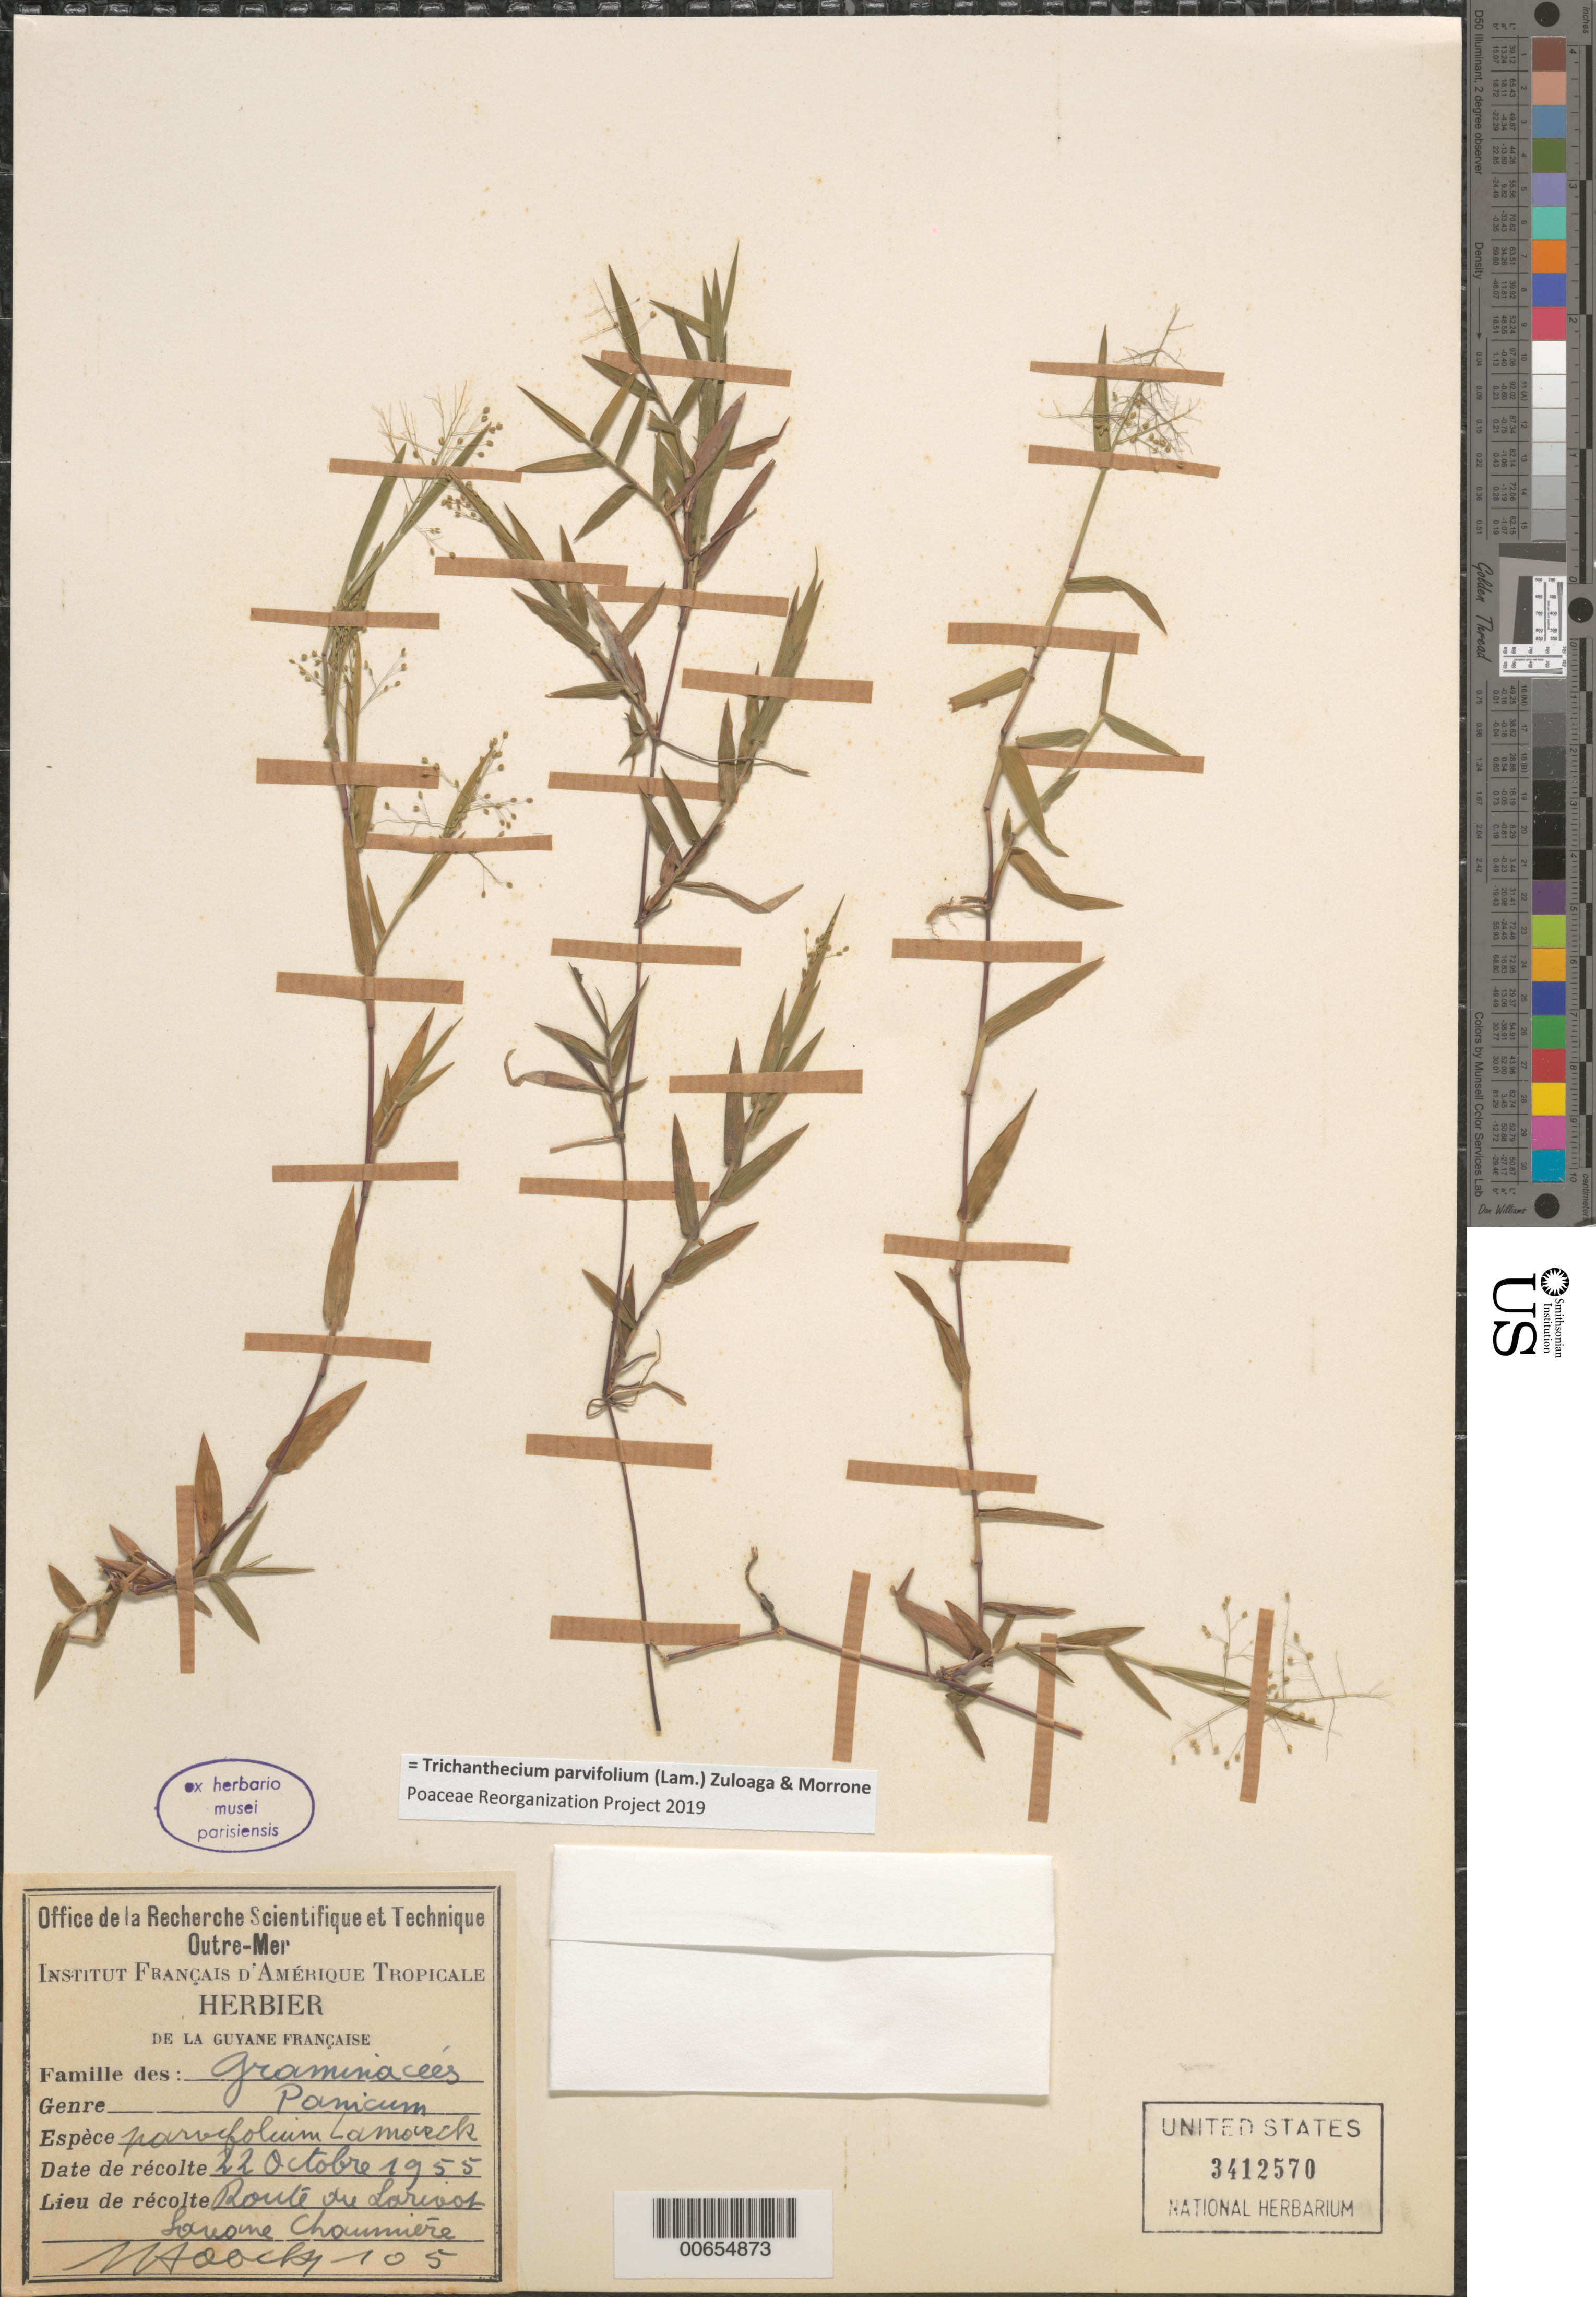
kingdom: Plantae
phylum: Tracheophyta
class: Liliopsida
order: Poales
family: Poaceae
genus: Trichanthecium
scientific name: Trichanthecium parvifolium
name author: (Lam.) Zuloaga & Morrone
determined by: Poaceae Reorganization Project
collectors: J. Hoock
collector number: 105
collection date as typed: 22-Oct-55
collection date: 1955-10-22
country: French Guiana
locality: Route du Larivot, Savane Chaumiére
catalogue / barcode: US 3412570